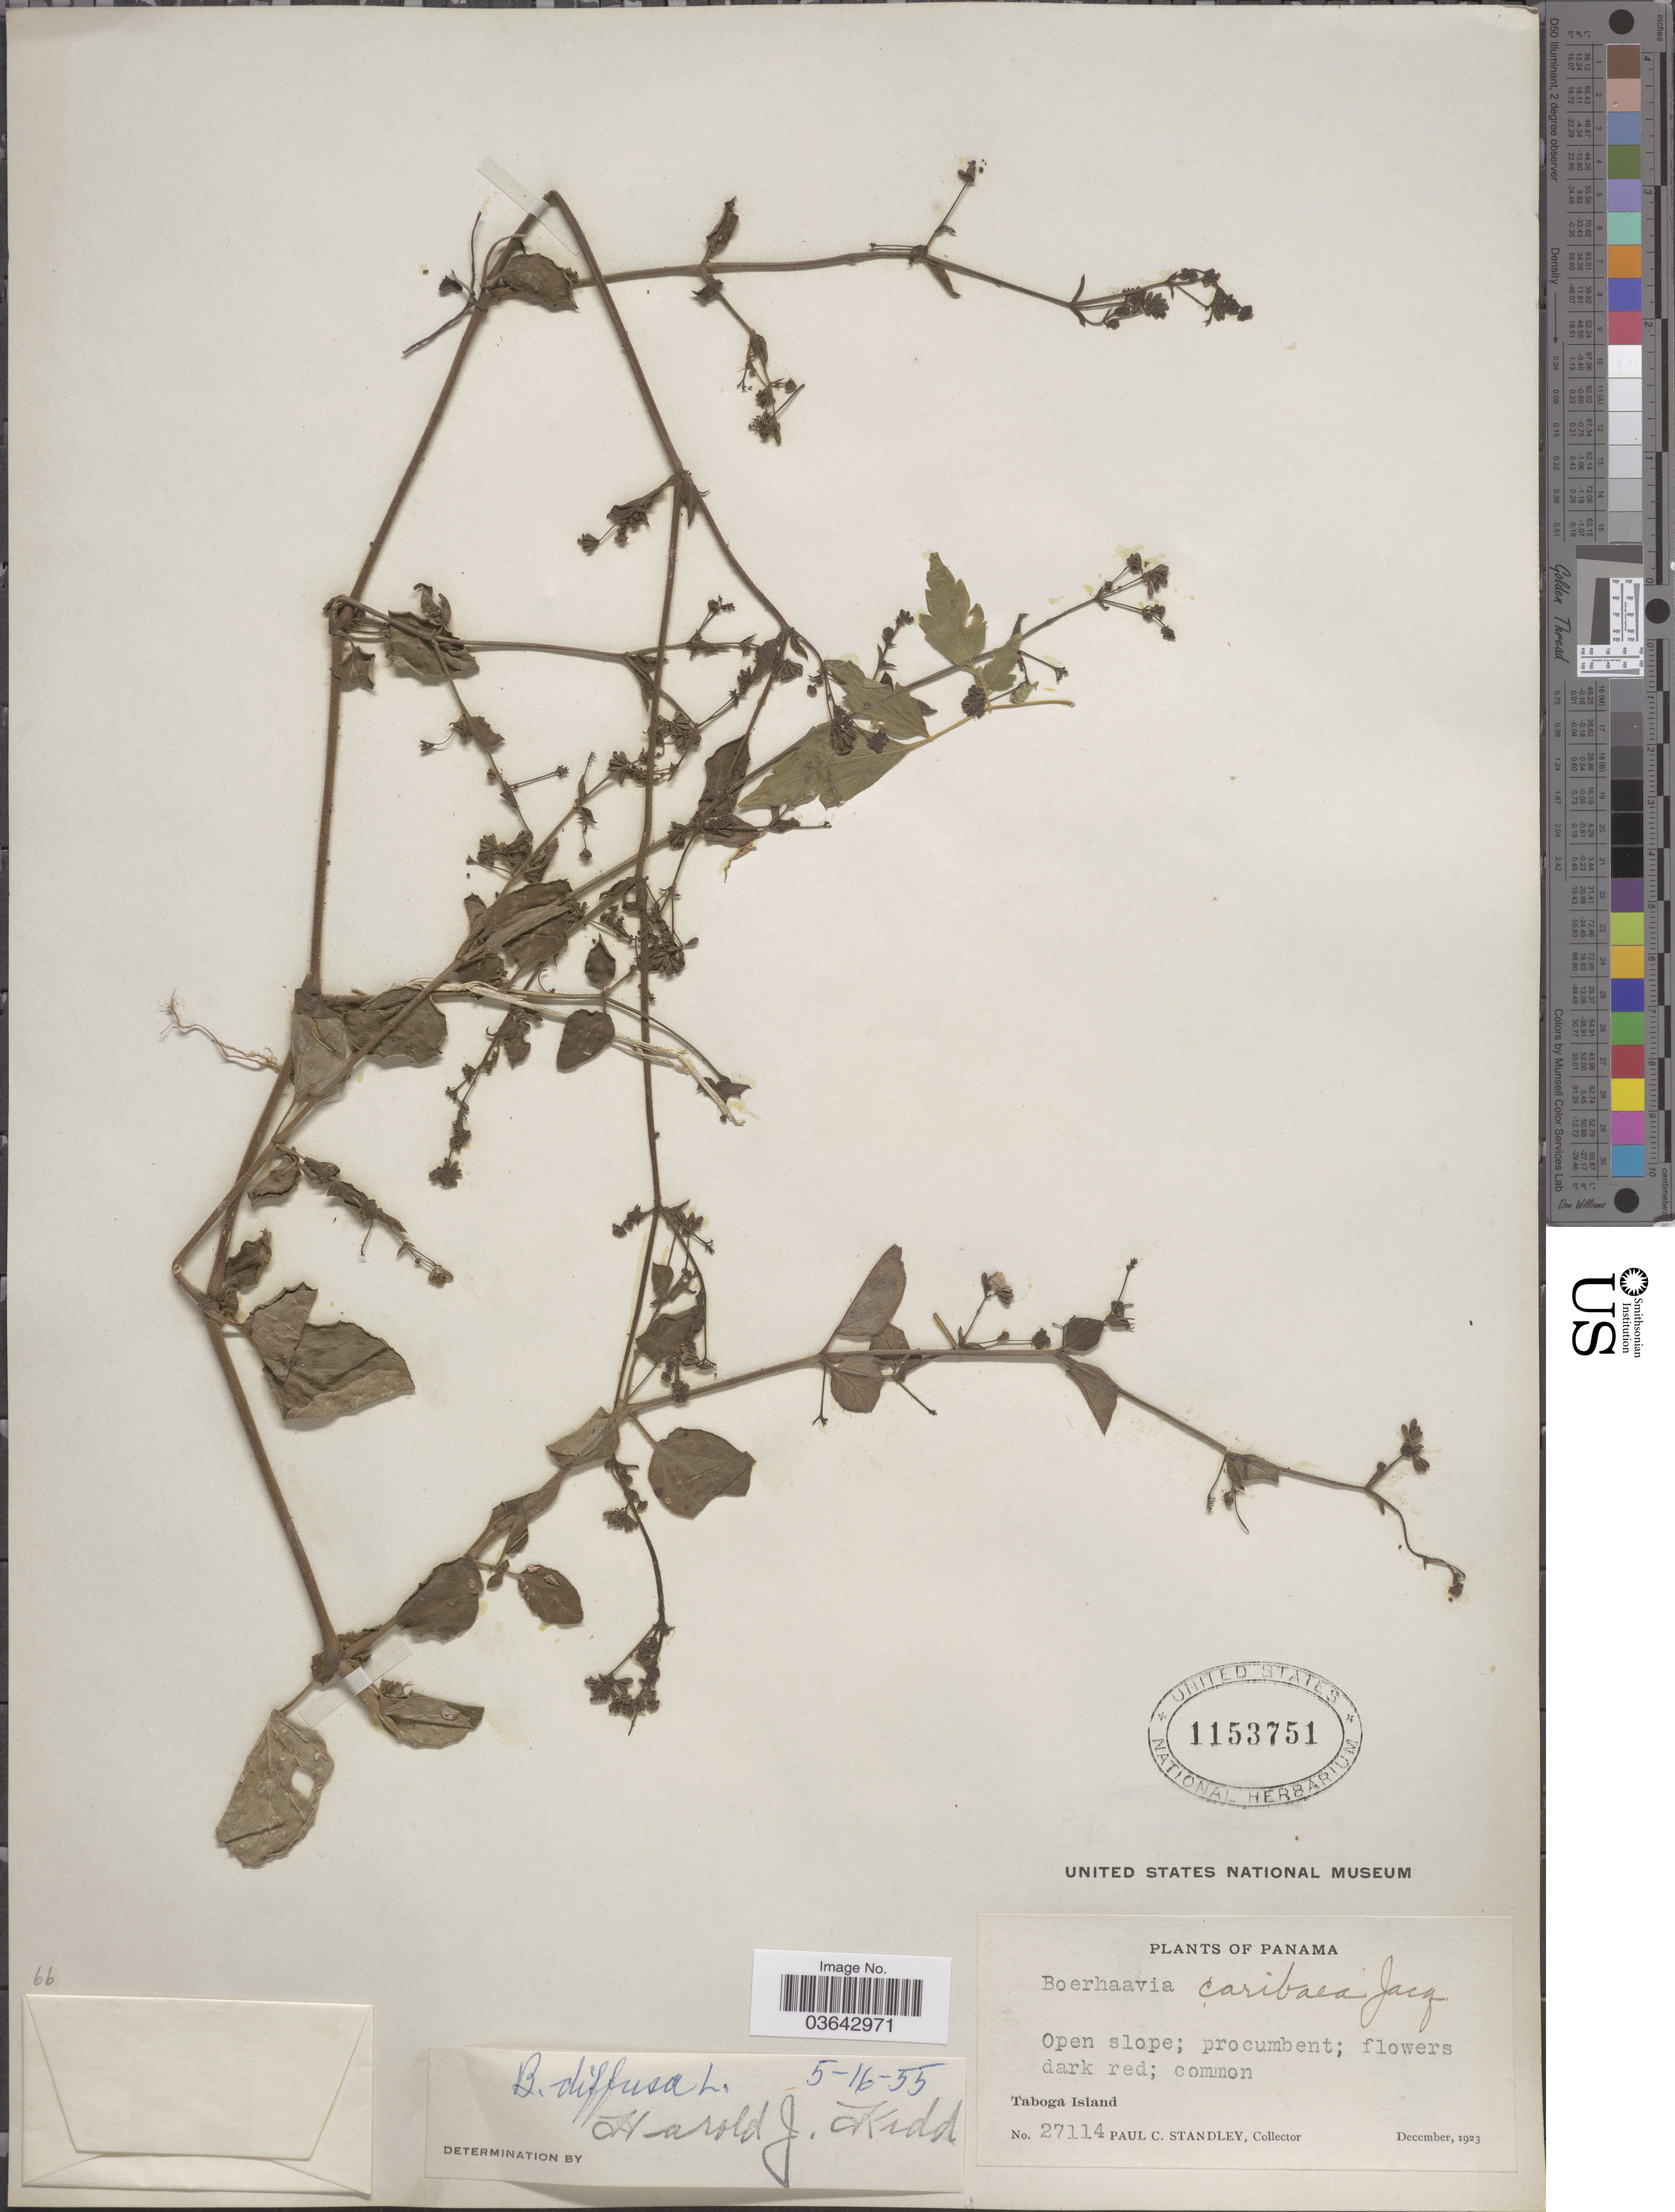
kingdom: Plantae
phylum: Tracheophyta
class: Magnoliopsida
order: Caryophyllales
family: Nyctaginaceae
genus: Boerhavia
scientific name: Boerhavia diffusa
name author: L.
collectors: P. C. Standley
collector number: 27114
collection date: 1923-12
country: Panama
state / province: Panamá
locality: Taboga Island.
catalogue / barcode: US 1153751